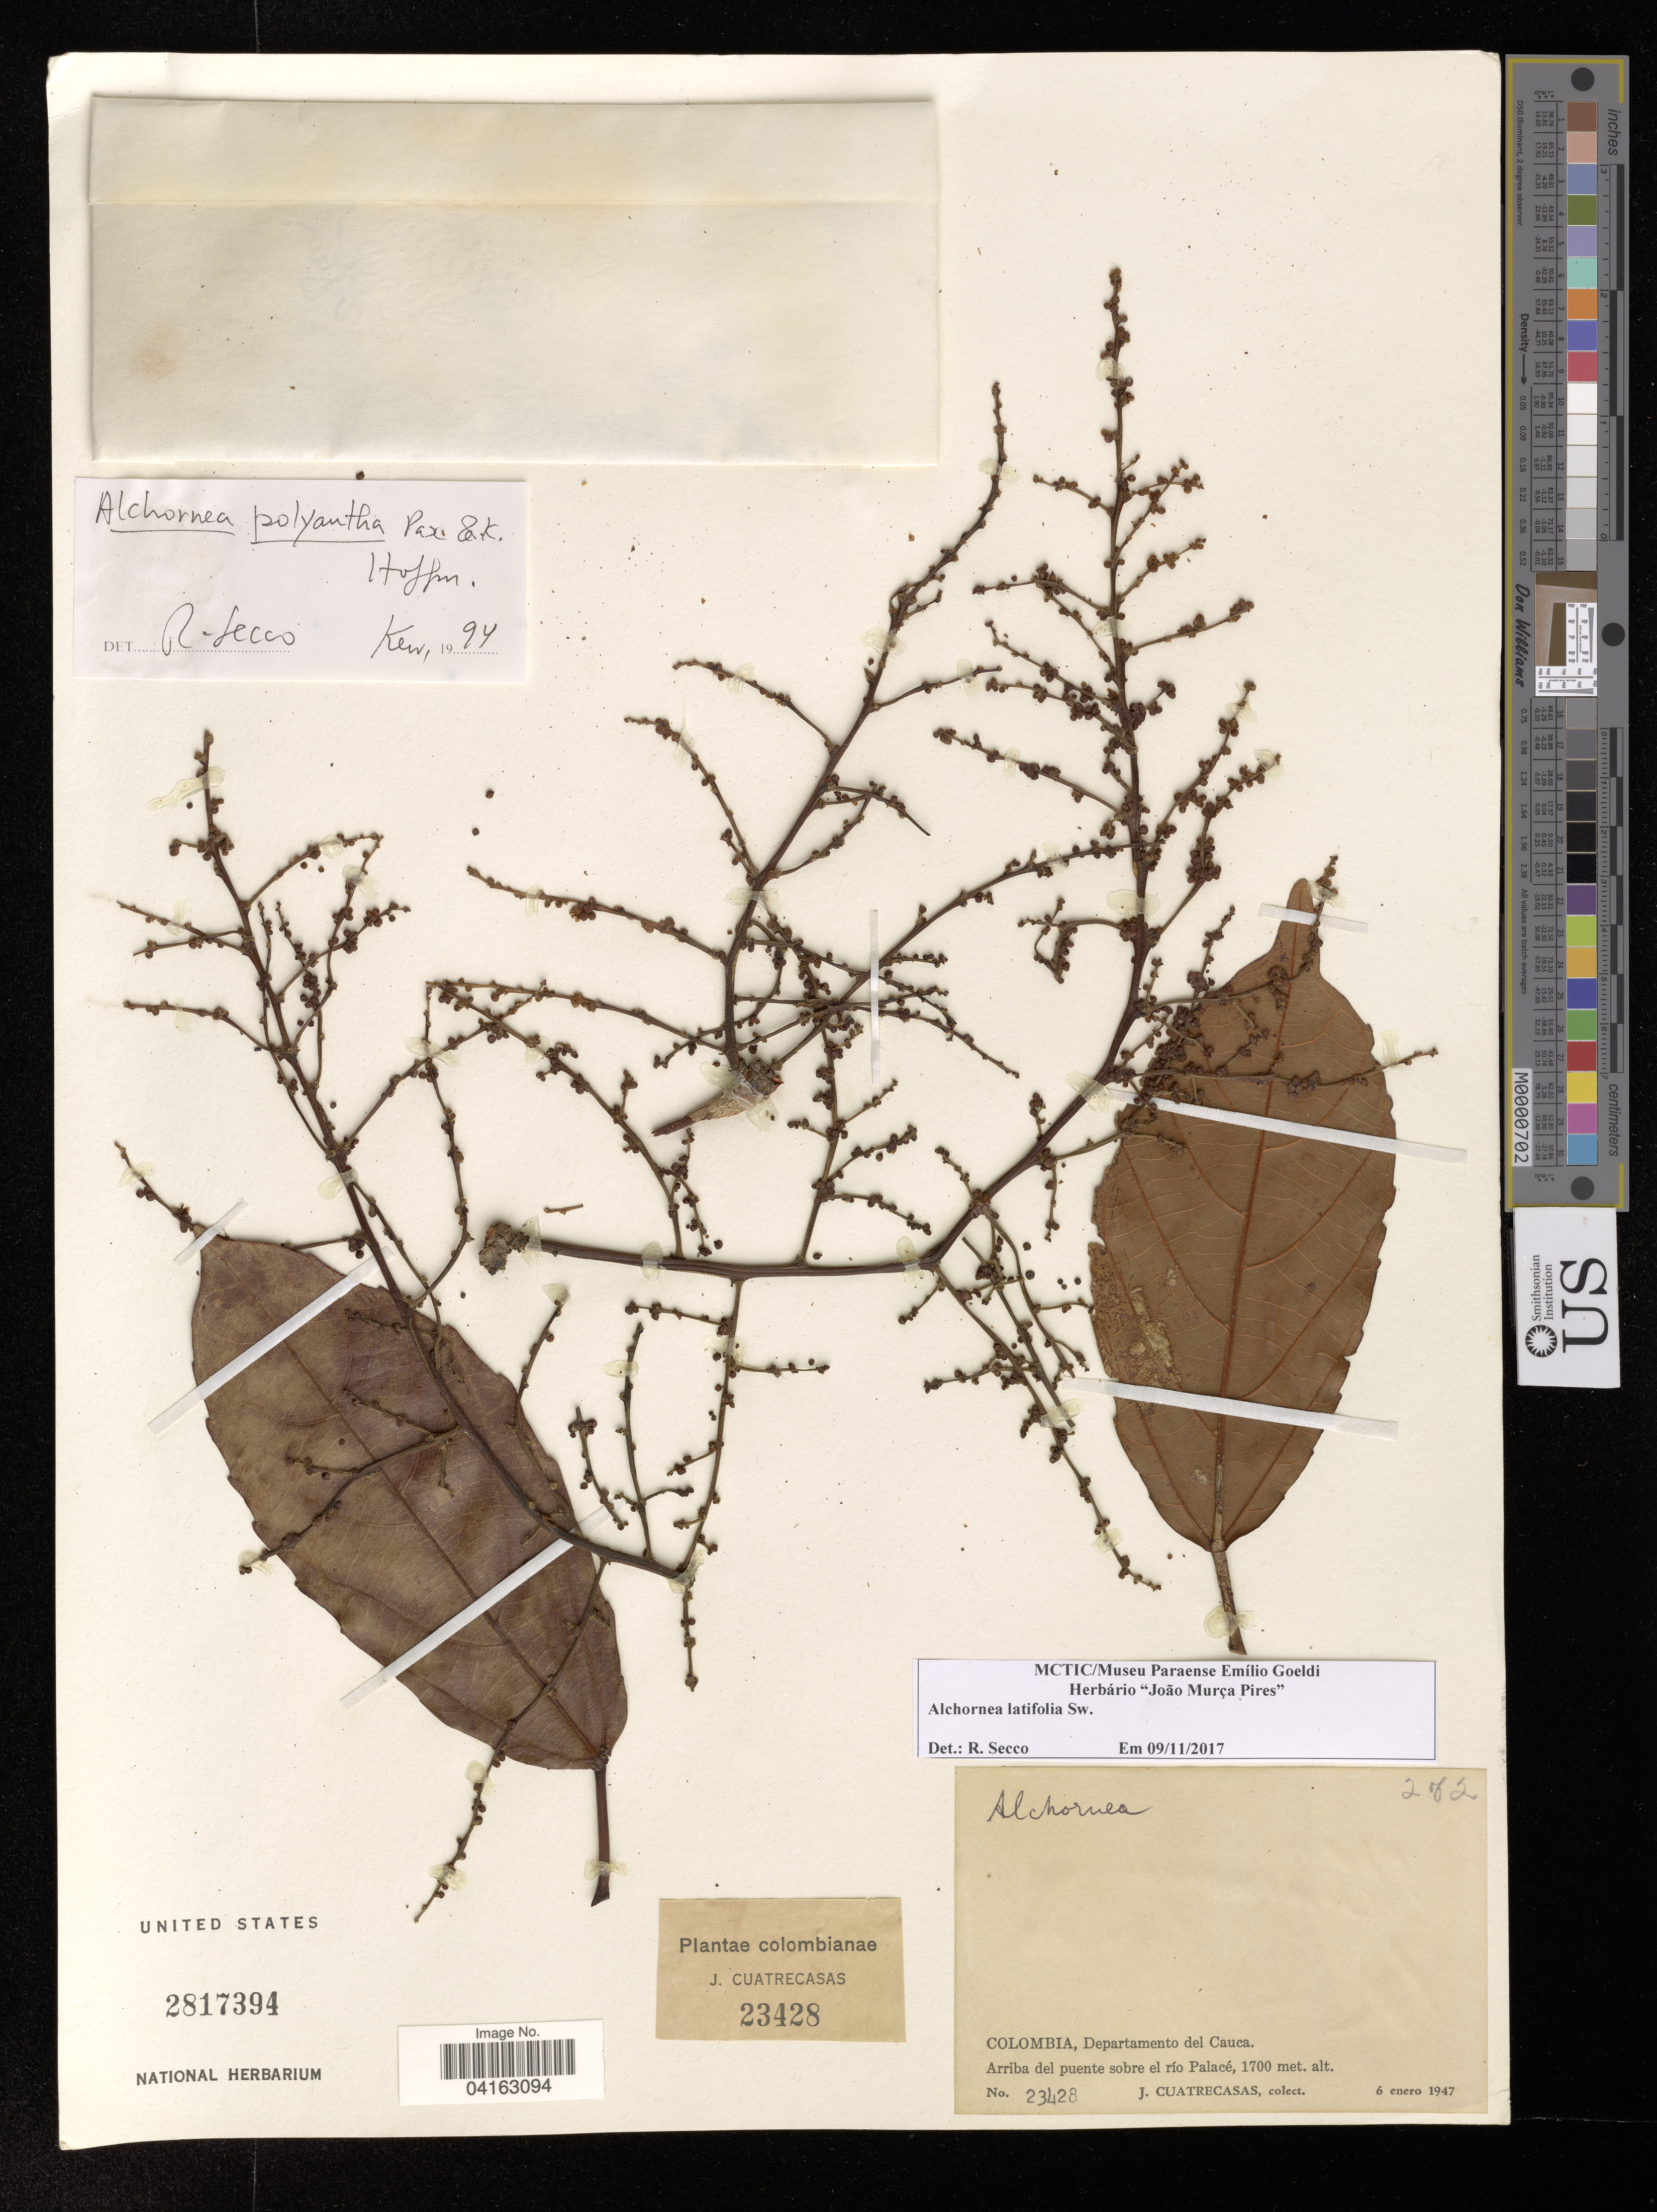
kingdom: Plantae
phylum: Tracheophyta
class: Magnoliopsida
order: Malpighiales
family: Euphorbiaceae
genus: Alchornea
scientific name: Alchornea latifolia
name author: Sw.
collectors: J. Cuatrecasas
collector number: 23428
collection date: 1947-01-06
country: Colombia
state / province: Cauca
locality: Departamento del Cauca. Arriba del puente sobre el río Palacé.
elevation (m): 1700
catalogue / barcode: US 2817394